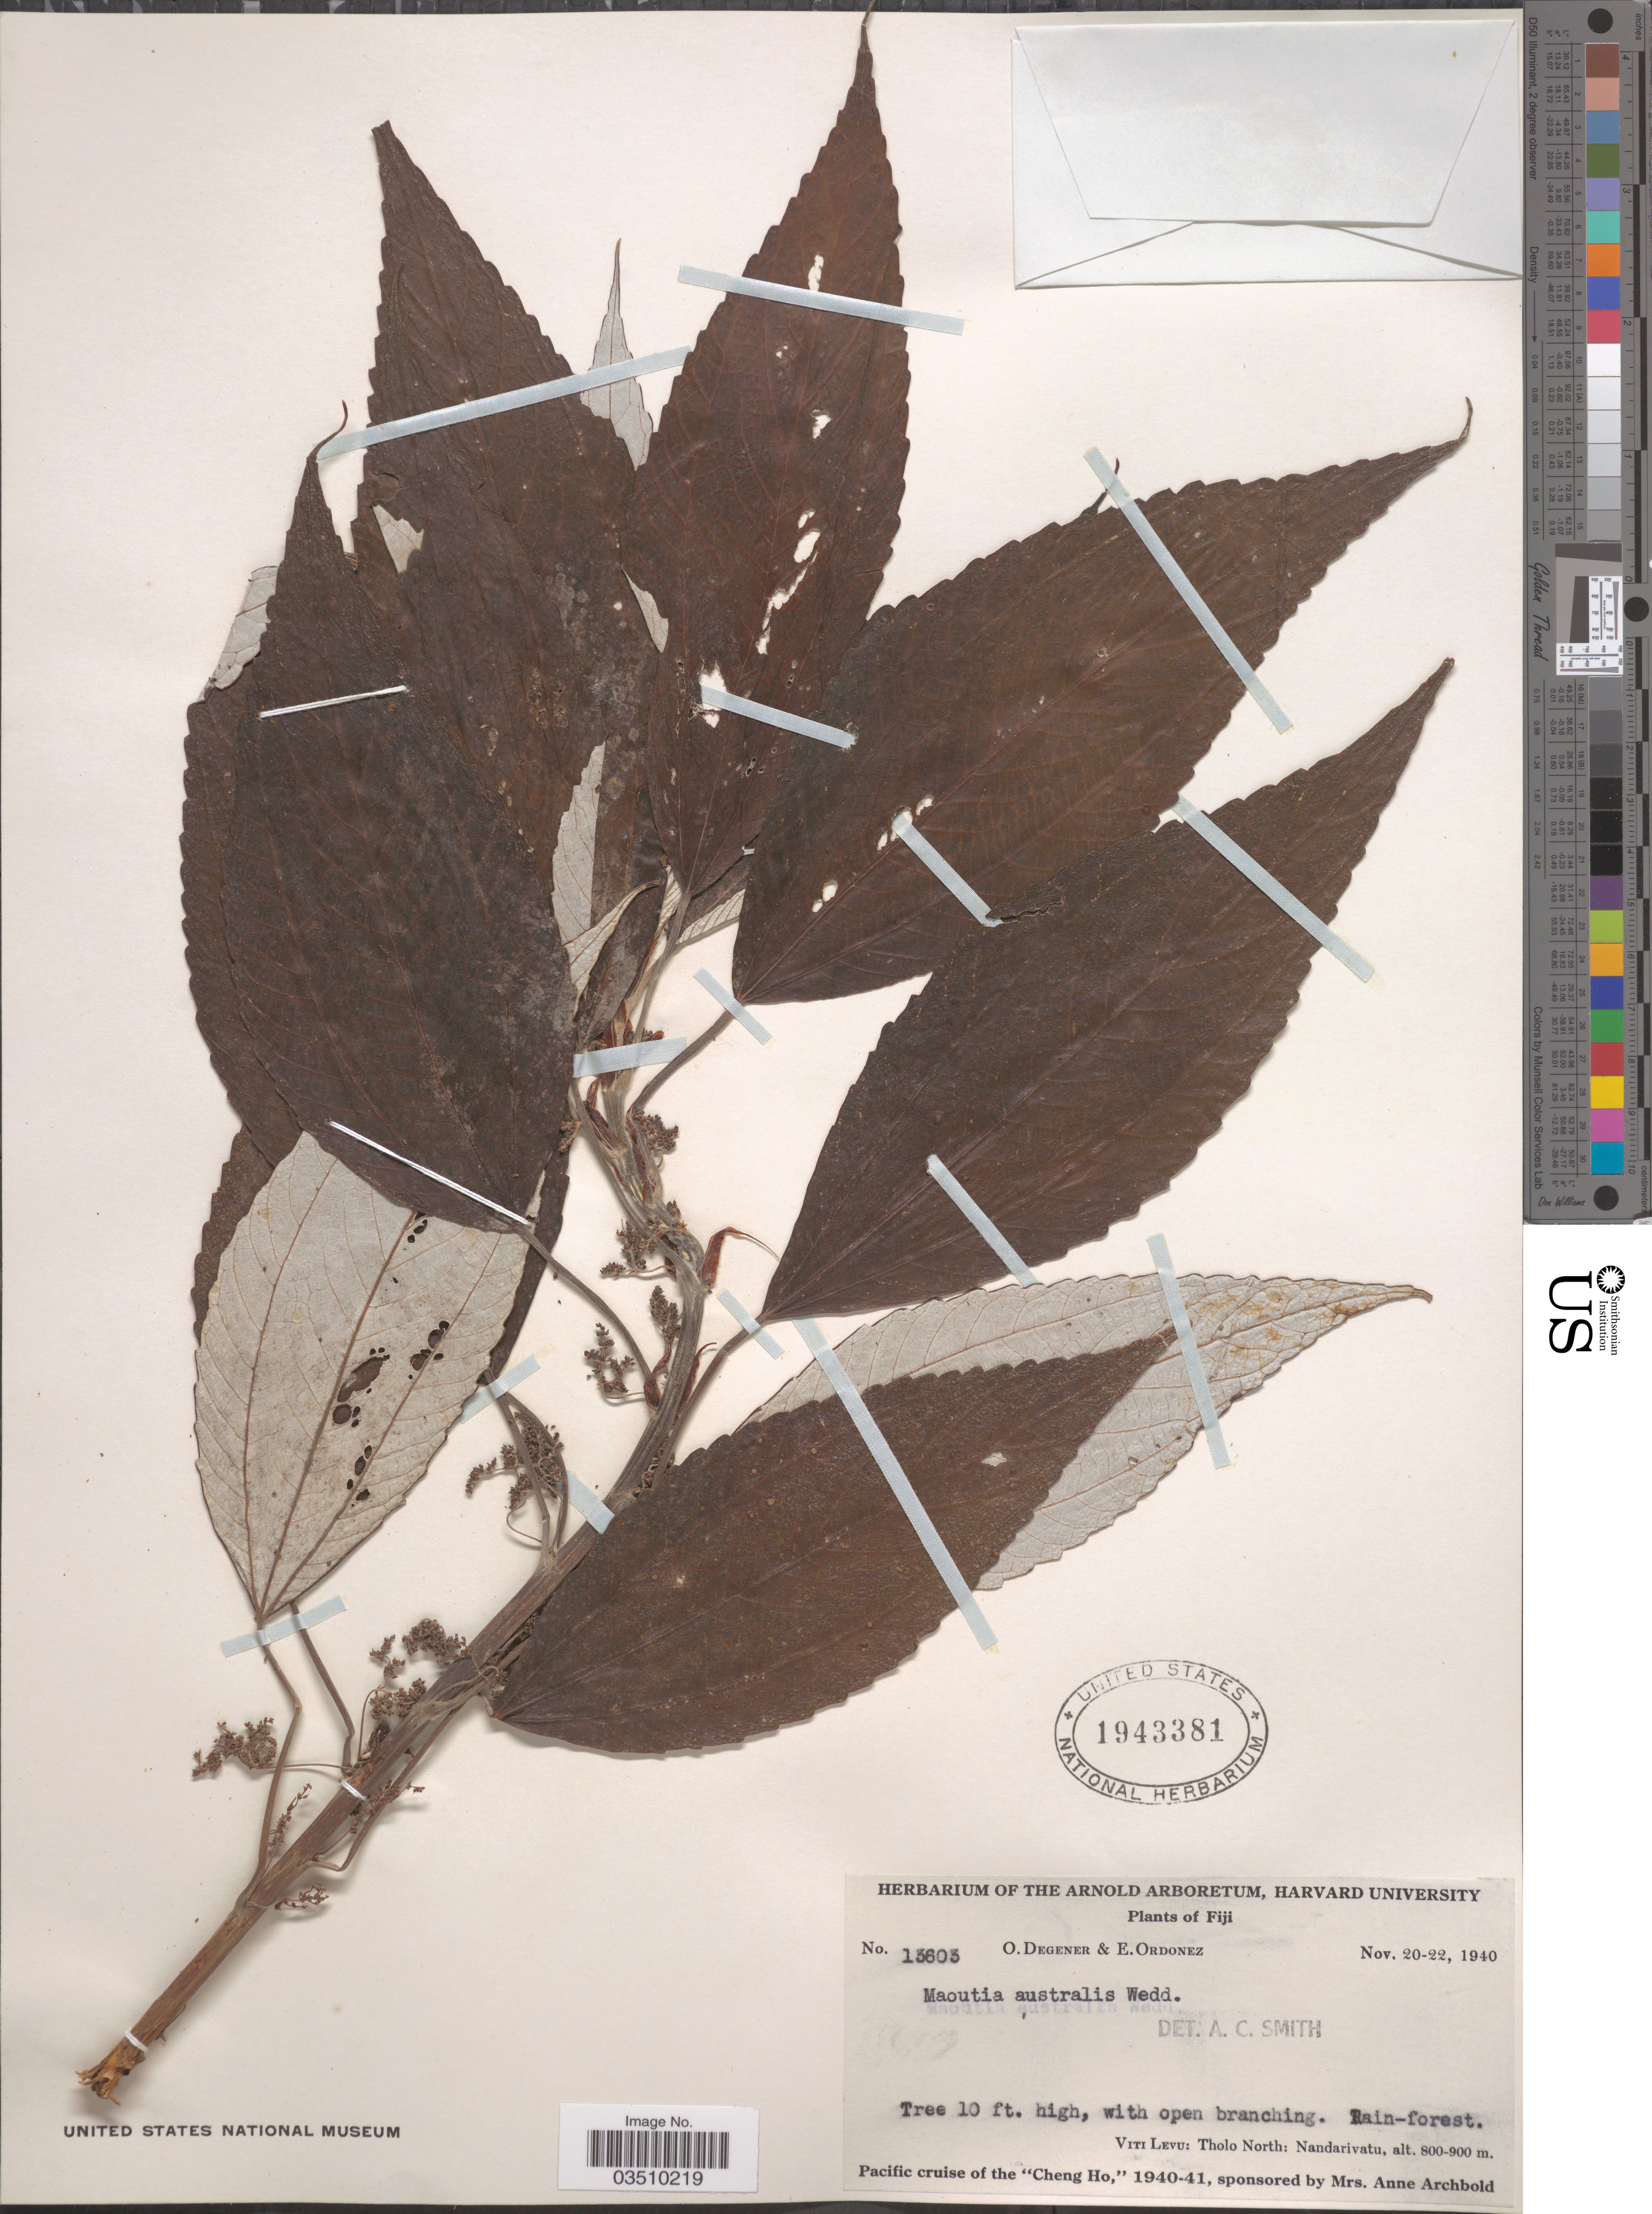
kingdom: Plantae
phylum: Tracheophyta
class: Magnoliopsida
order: Rosales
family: Urticaceae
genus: Maoutia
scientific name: Maoutia australis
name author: Wedd.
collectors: O. Degener & E. Ordonez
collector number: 13603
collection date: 1940-11-20/1940-11-22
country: Fiji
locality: Viti Levu: Tholo North: Nandarivatu.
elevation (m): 800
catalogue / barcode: US 1943381